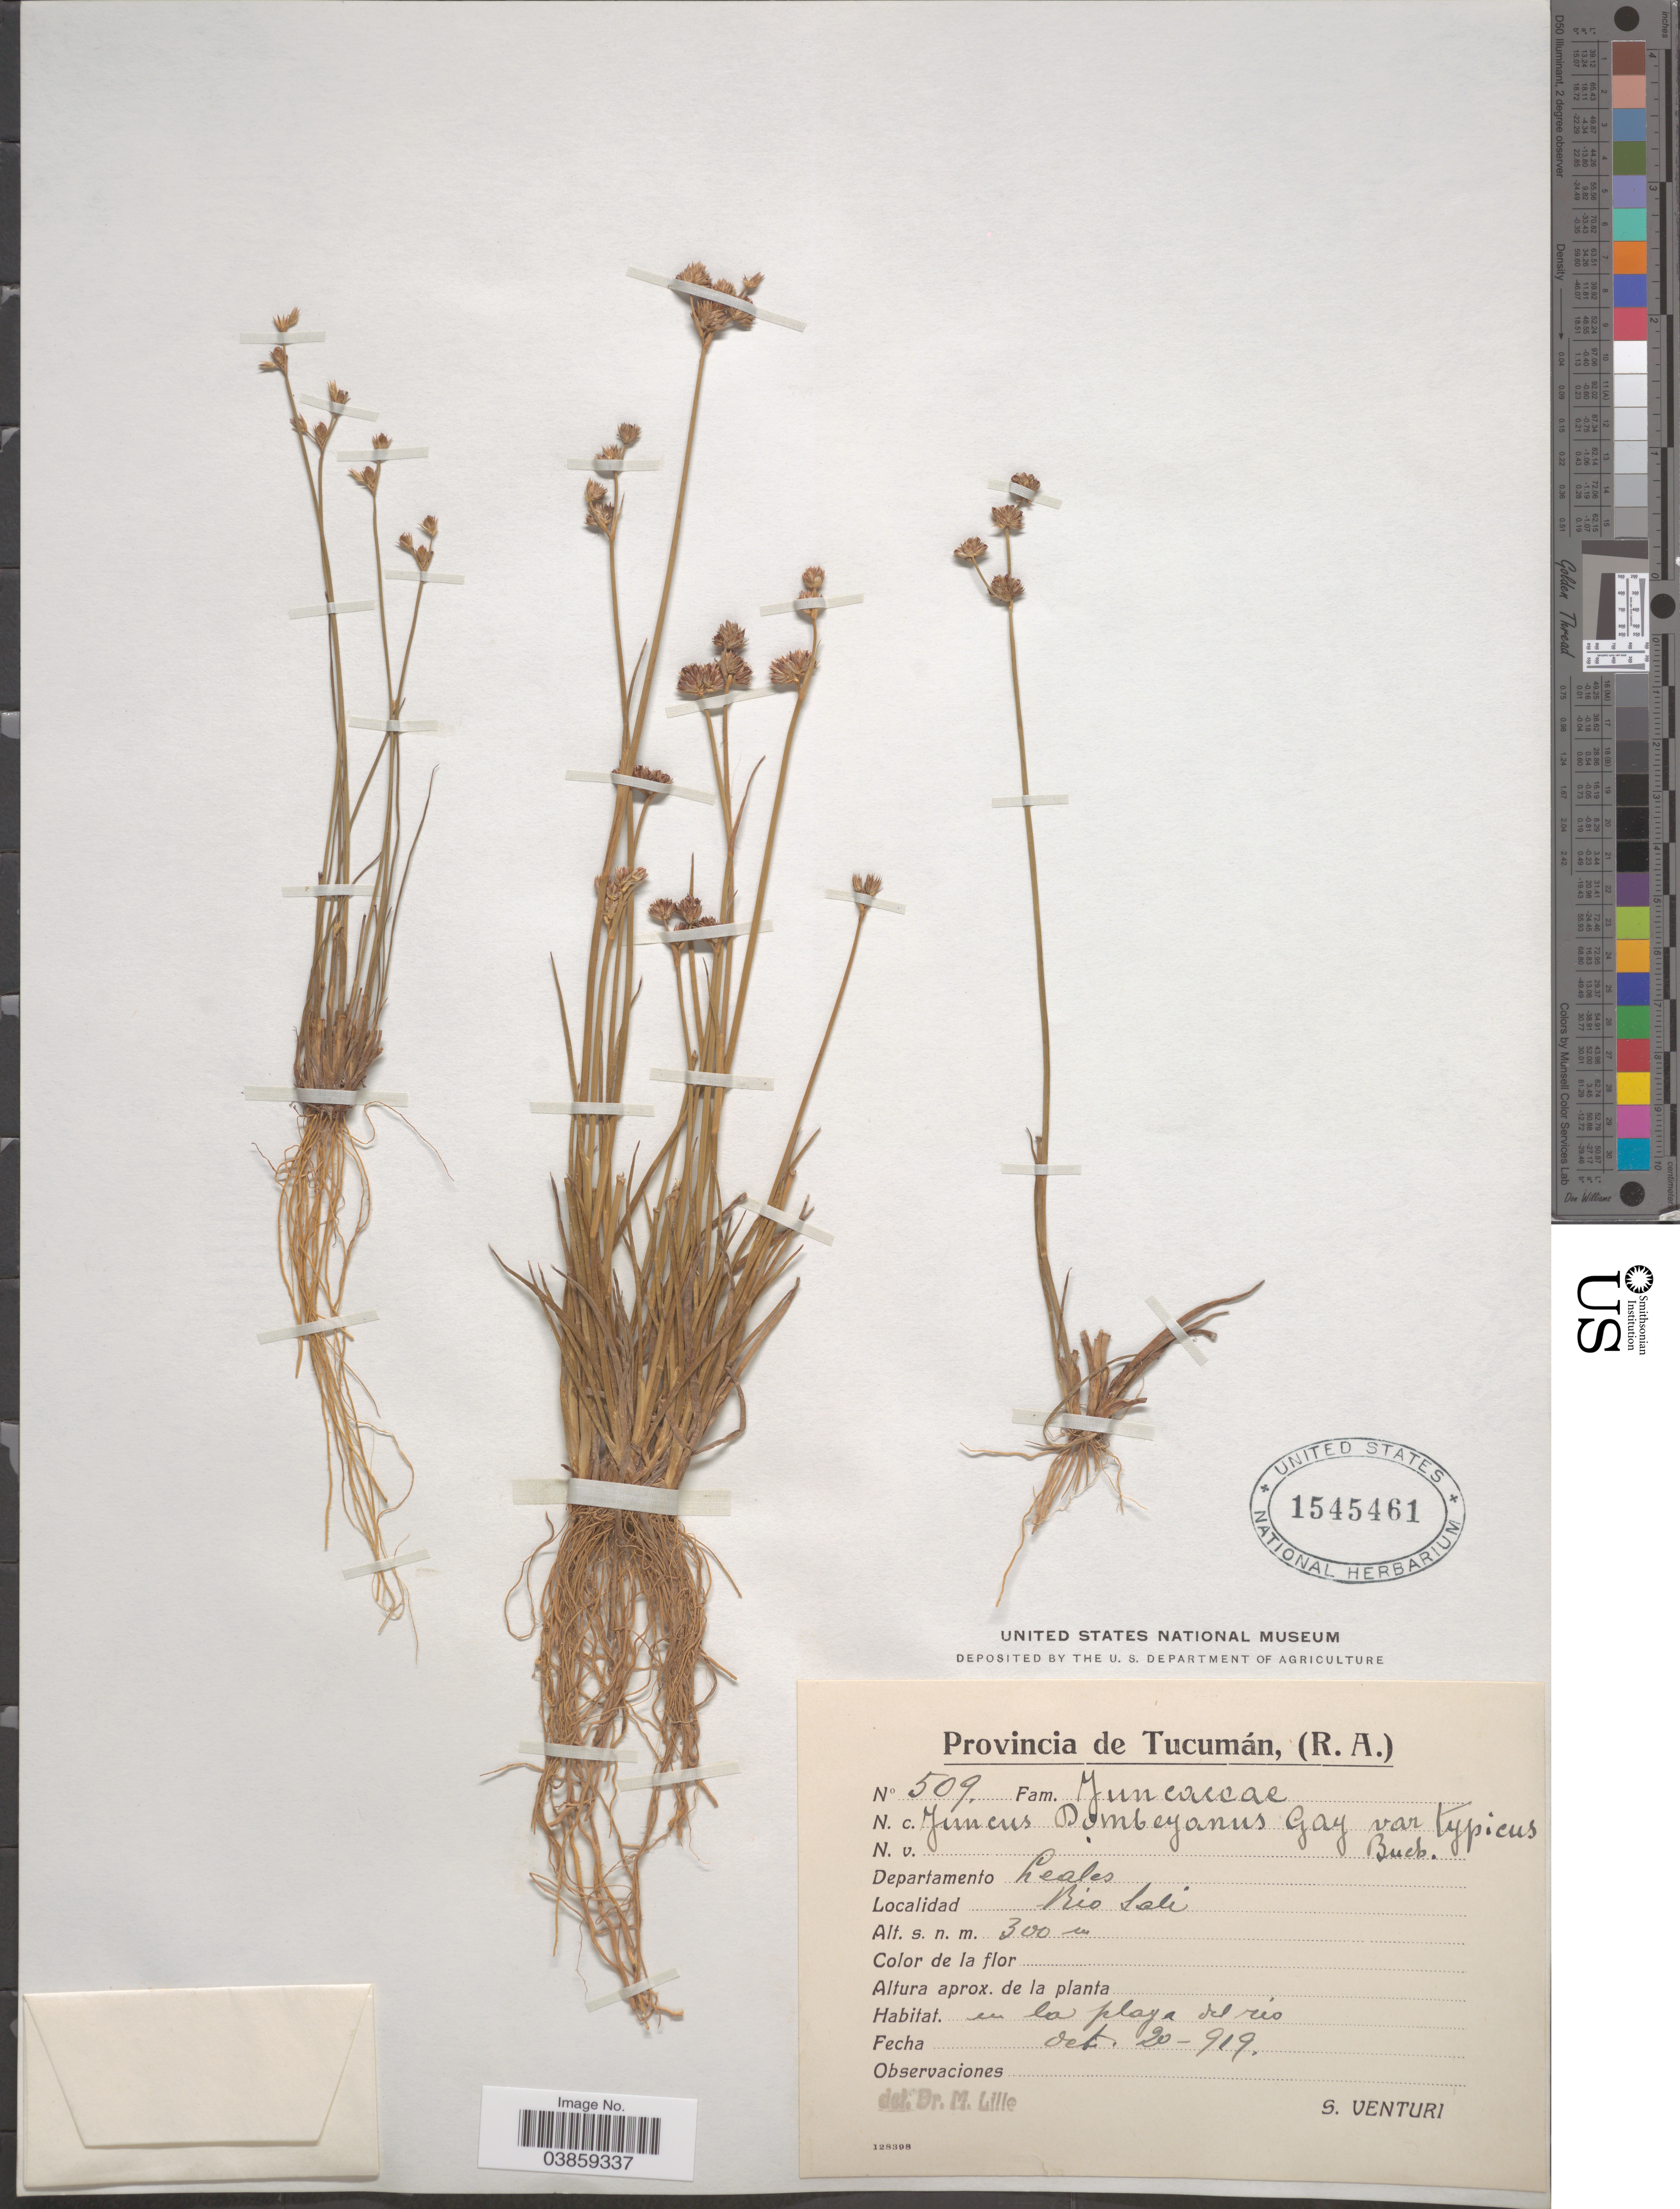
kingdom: Plantae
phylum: Tracheophyta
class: Liliopsida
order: Poales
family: Juncaceae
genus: Juncus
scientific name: Juncus dombeyanus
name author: J. Gay ex Laharpe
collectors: S. Venturi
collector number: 509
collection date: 1919-10-20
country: Argentina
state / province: Tucuman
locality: Departamento Leales. Rio Sali.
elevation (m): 300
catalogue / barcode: US 1545461